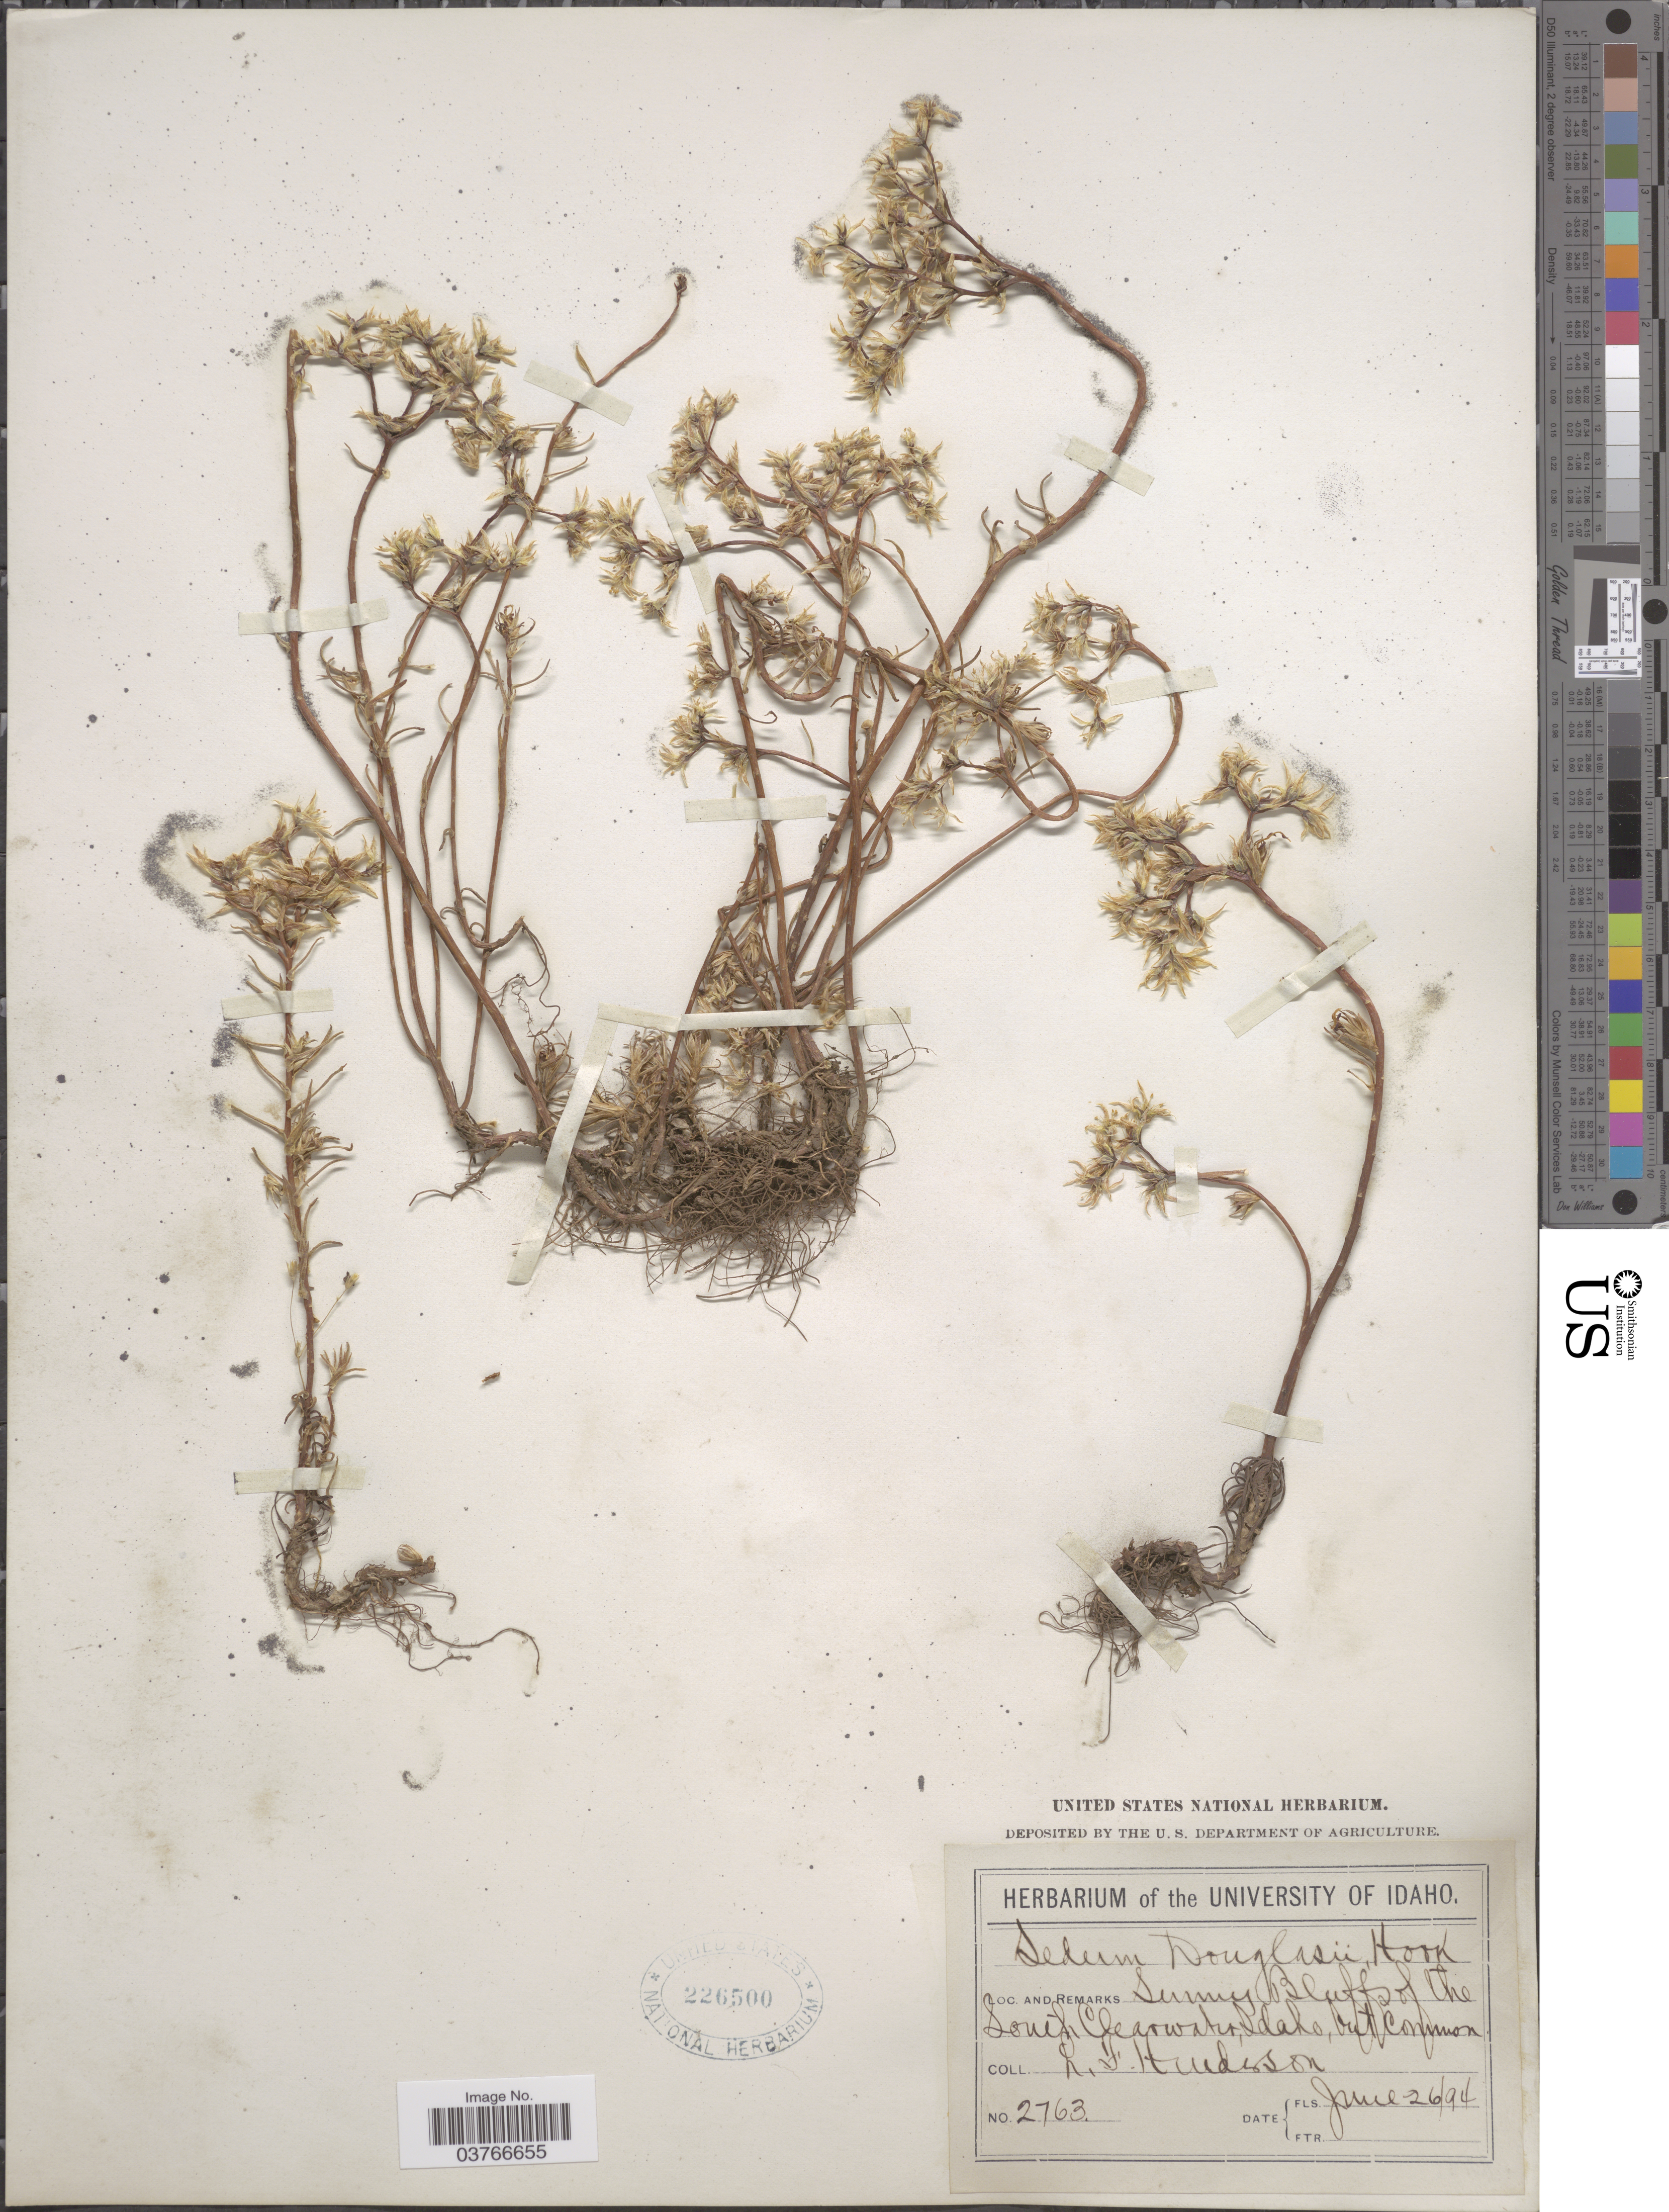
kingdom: Plantae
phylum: Tracheophyta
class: Magnoliopsida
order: Saxifragales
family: Crassulaceae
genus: Sedum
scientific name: Sedum stenopetalum var. stenopetalum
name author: Pursh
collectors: L. Henderson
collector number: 2763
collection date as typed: Transcribed d/m/y: 26/6/94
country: United States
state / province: Idaho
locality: Sunny Bluffs of the South Clearwater.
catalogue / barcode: US 226500